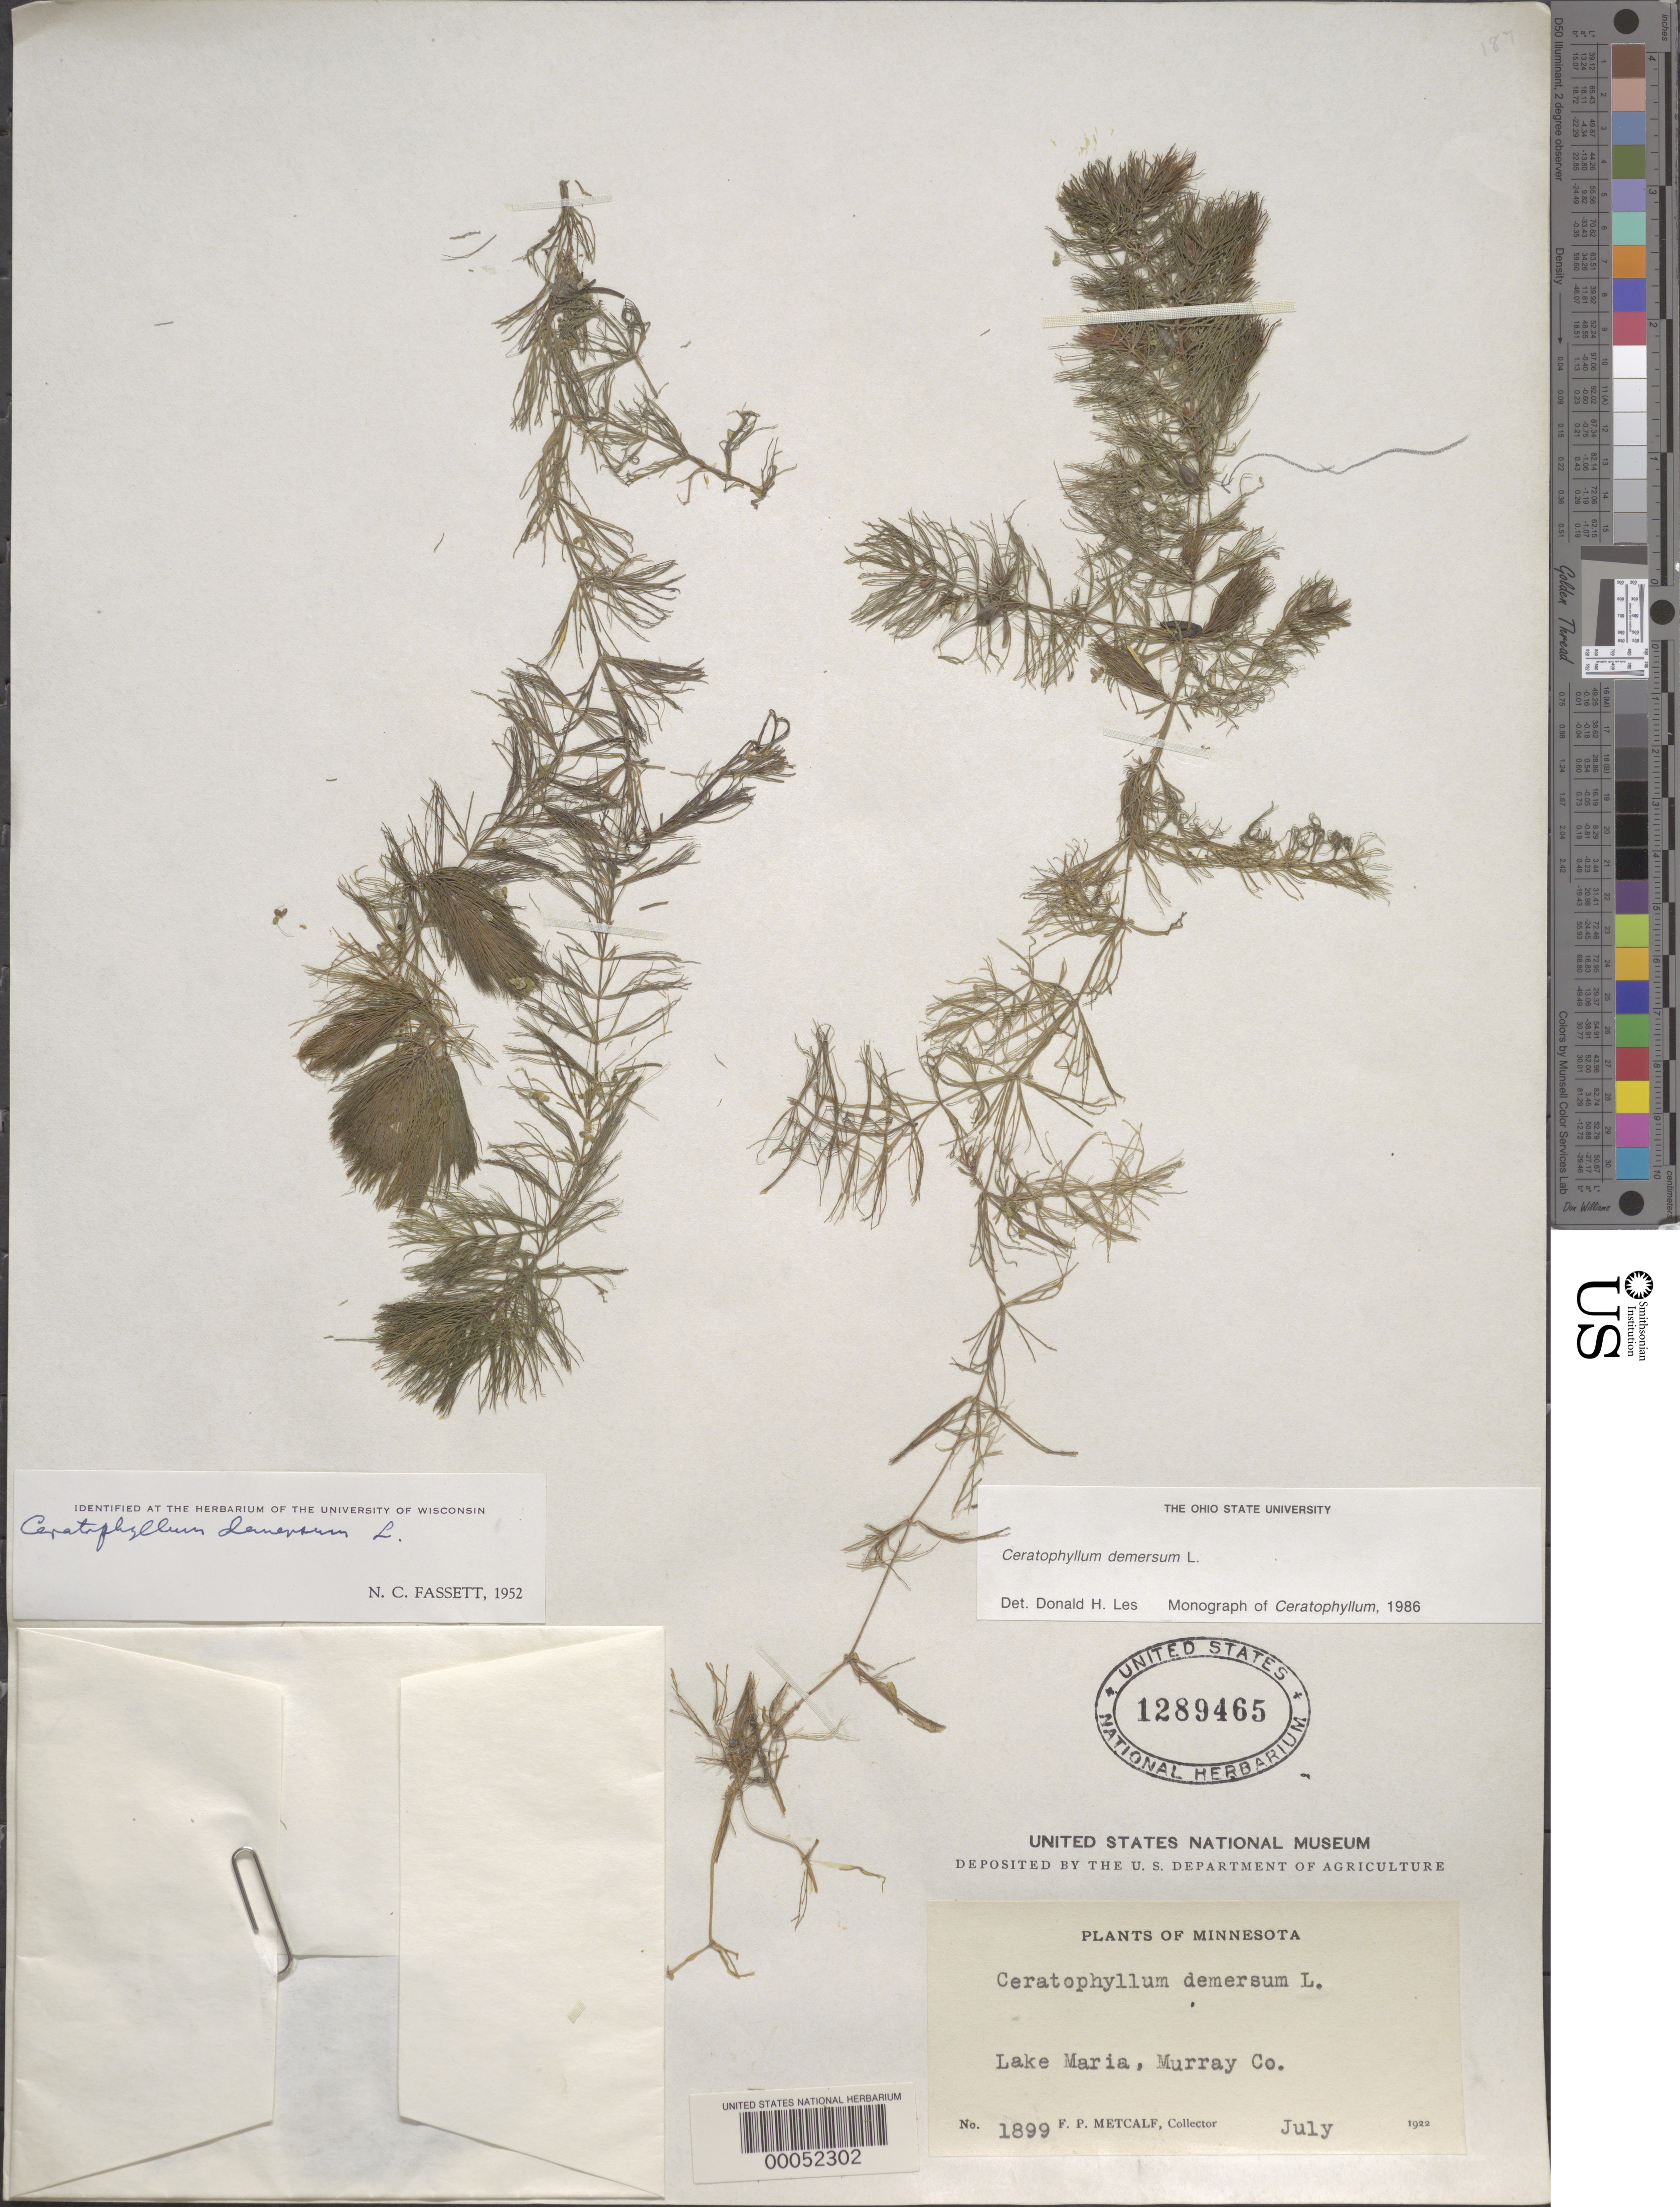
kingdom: Plantae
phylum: Tracheophyta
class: Magnoliopsida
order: Ceratophyllales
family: Ceratophyllaceae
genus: Ceratophyllum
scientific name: Ceratophyllum demersum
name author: L.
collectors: F. P. Metcalf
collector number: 1899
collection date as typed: Jul 1922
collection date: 1922-07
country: United States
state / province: Minnesota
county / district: Murray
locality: Lake maria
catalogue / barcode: US 1289465